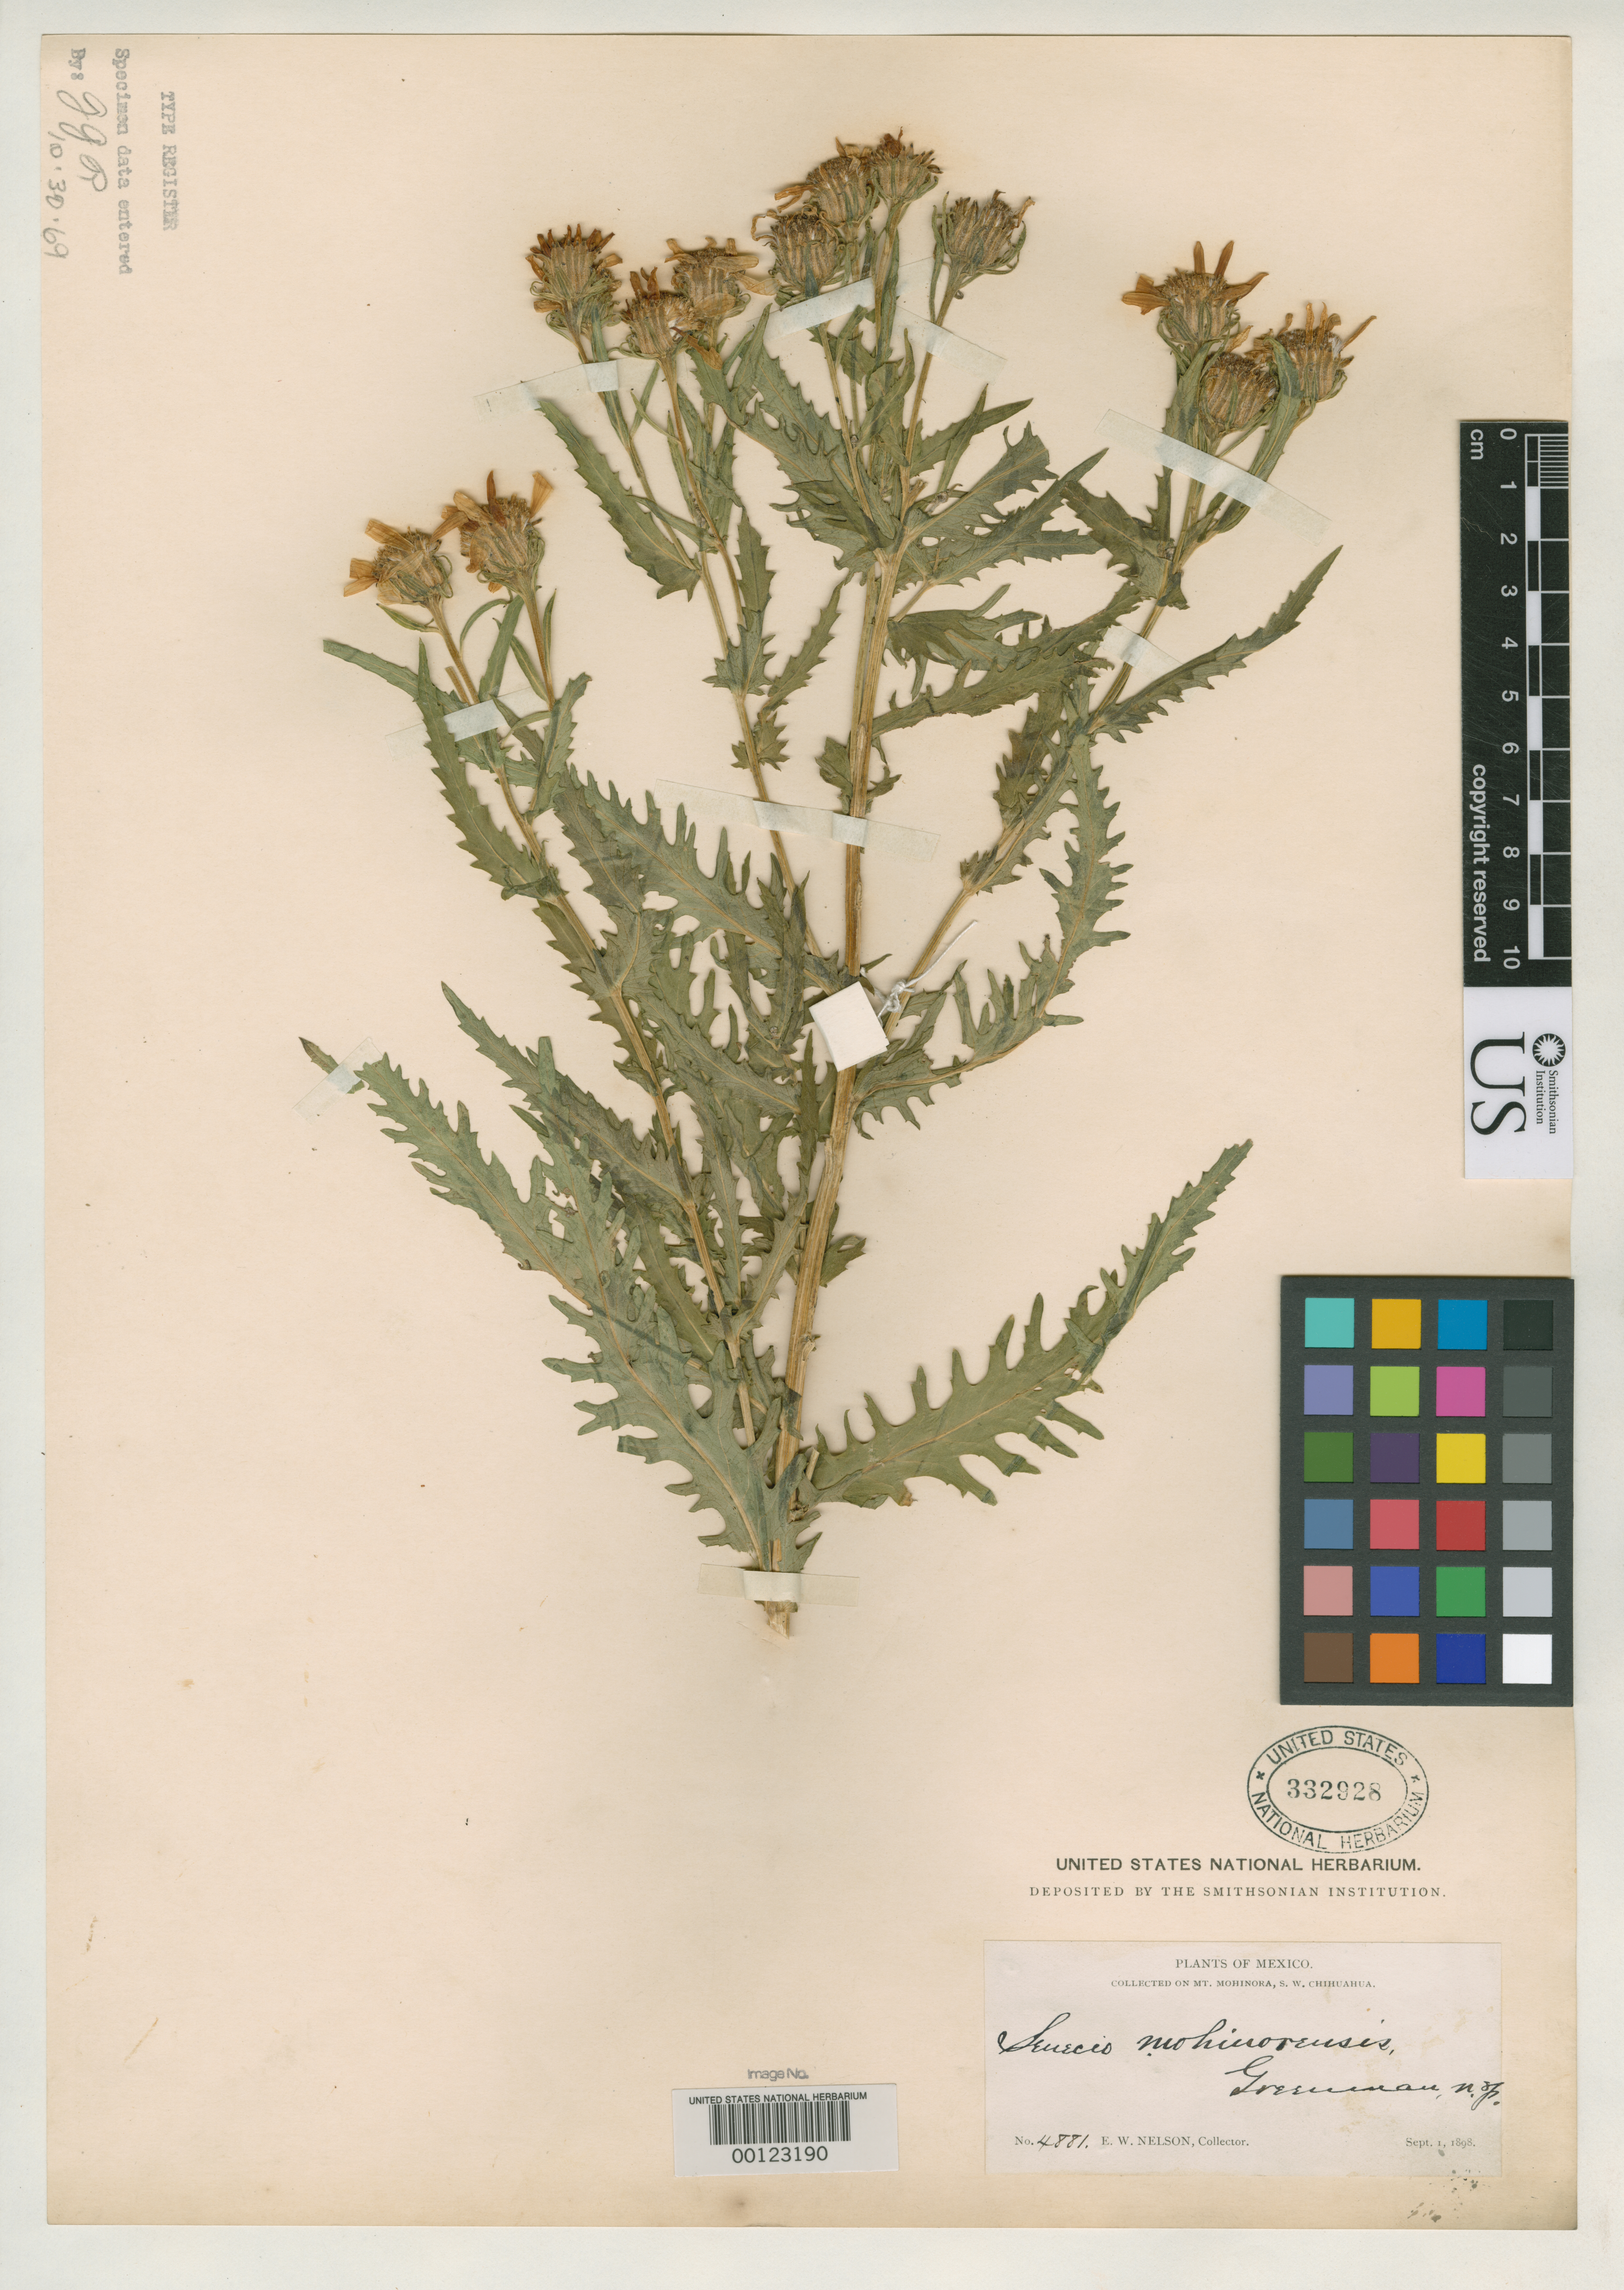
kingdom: Plantae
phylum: Tracheophyta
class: Magnoliopsida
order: Asterales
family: Asteraceae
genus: Senecio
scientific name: Senecio mohinorensis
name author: Greenm.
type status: Isotype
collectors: E. W. Nelson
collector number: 4881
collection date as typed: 01 Sep 1898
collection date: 1898-09-01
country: Mexico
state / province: Chihuahua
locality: Mt. Mohinora.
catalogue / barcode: US 332928